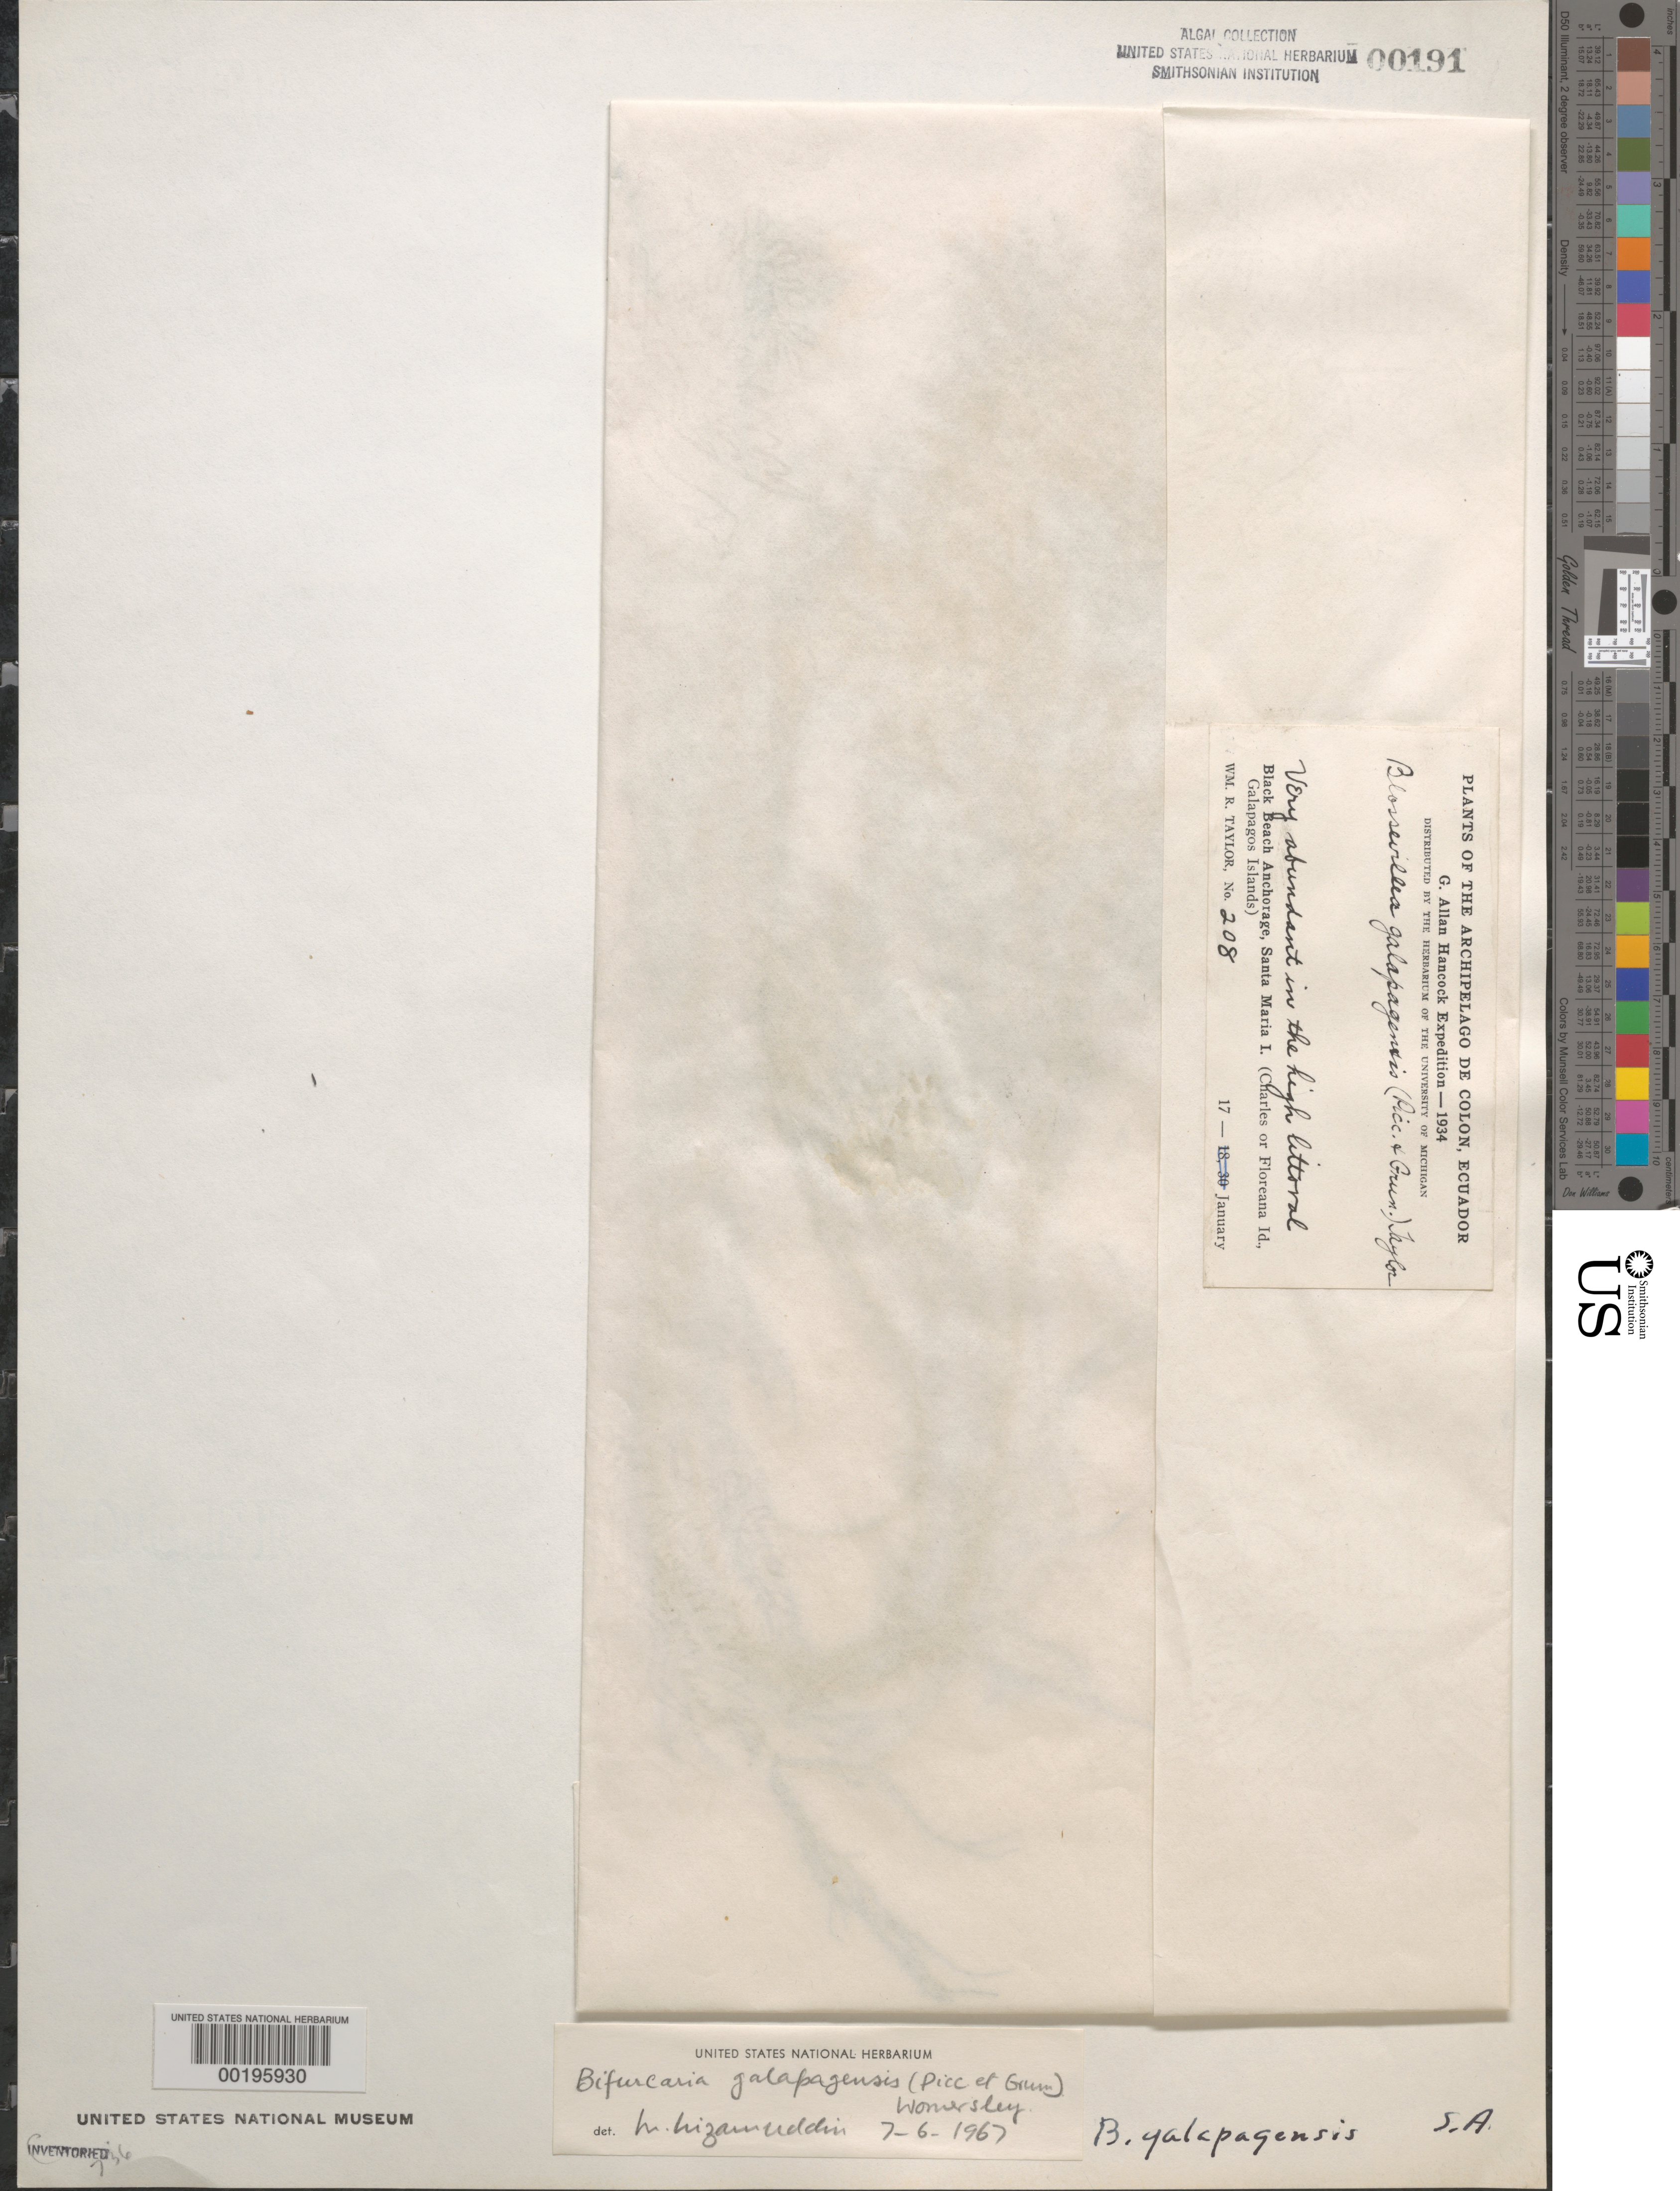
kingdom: Chromista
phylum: Ochrophyta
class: Phaeophyceae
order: Fucales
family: Sargassaceae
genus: Bifurcaria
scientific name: Bifurcaria galapagensis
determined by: Nizamuddin, M.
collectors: W. R. Taylor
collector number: WRT 34-208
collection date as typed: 17 Jan 1934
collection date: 1934-01-17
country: Ecuador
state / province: Colón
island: Floreana [Charles, Santa Maria]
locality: Black Beach Anchorage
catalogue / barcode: US 191